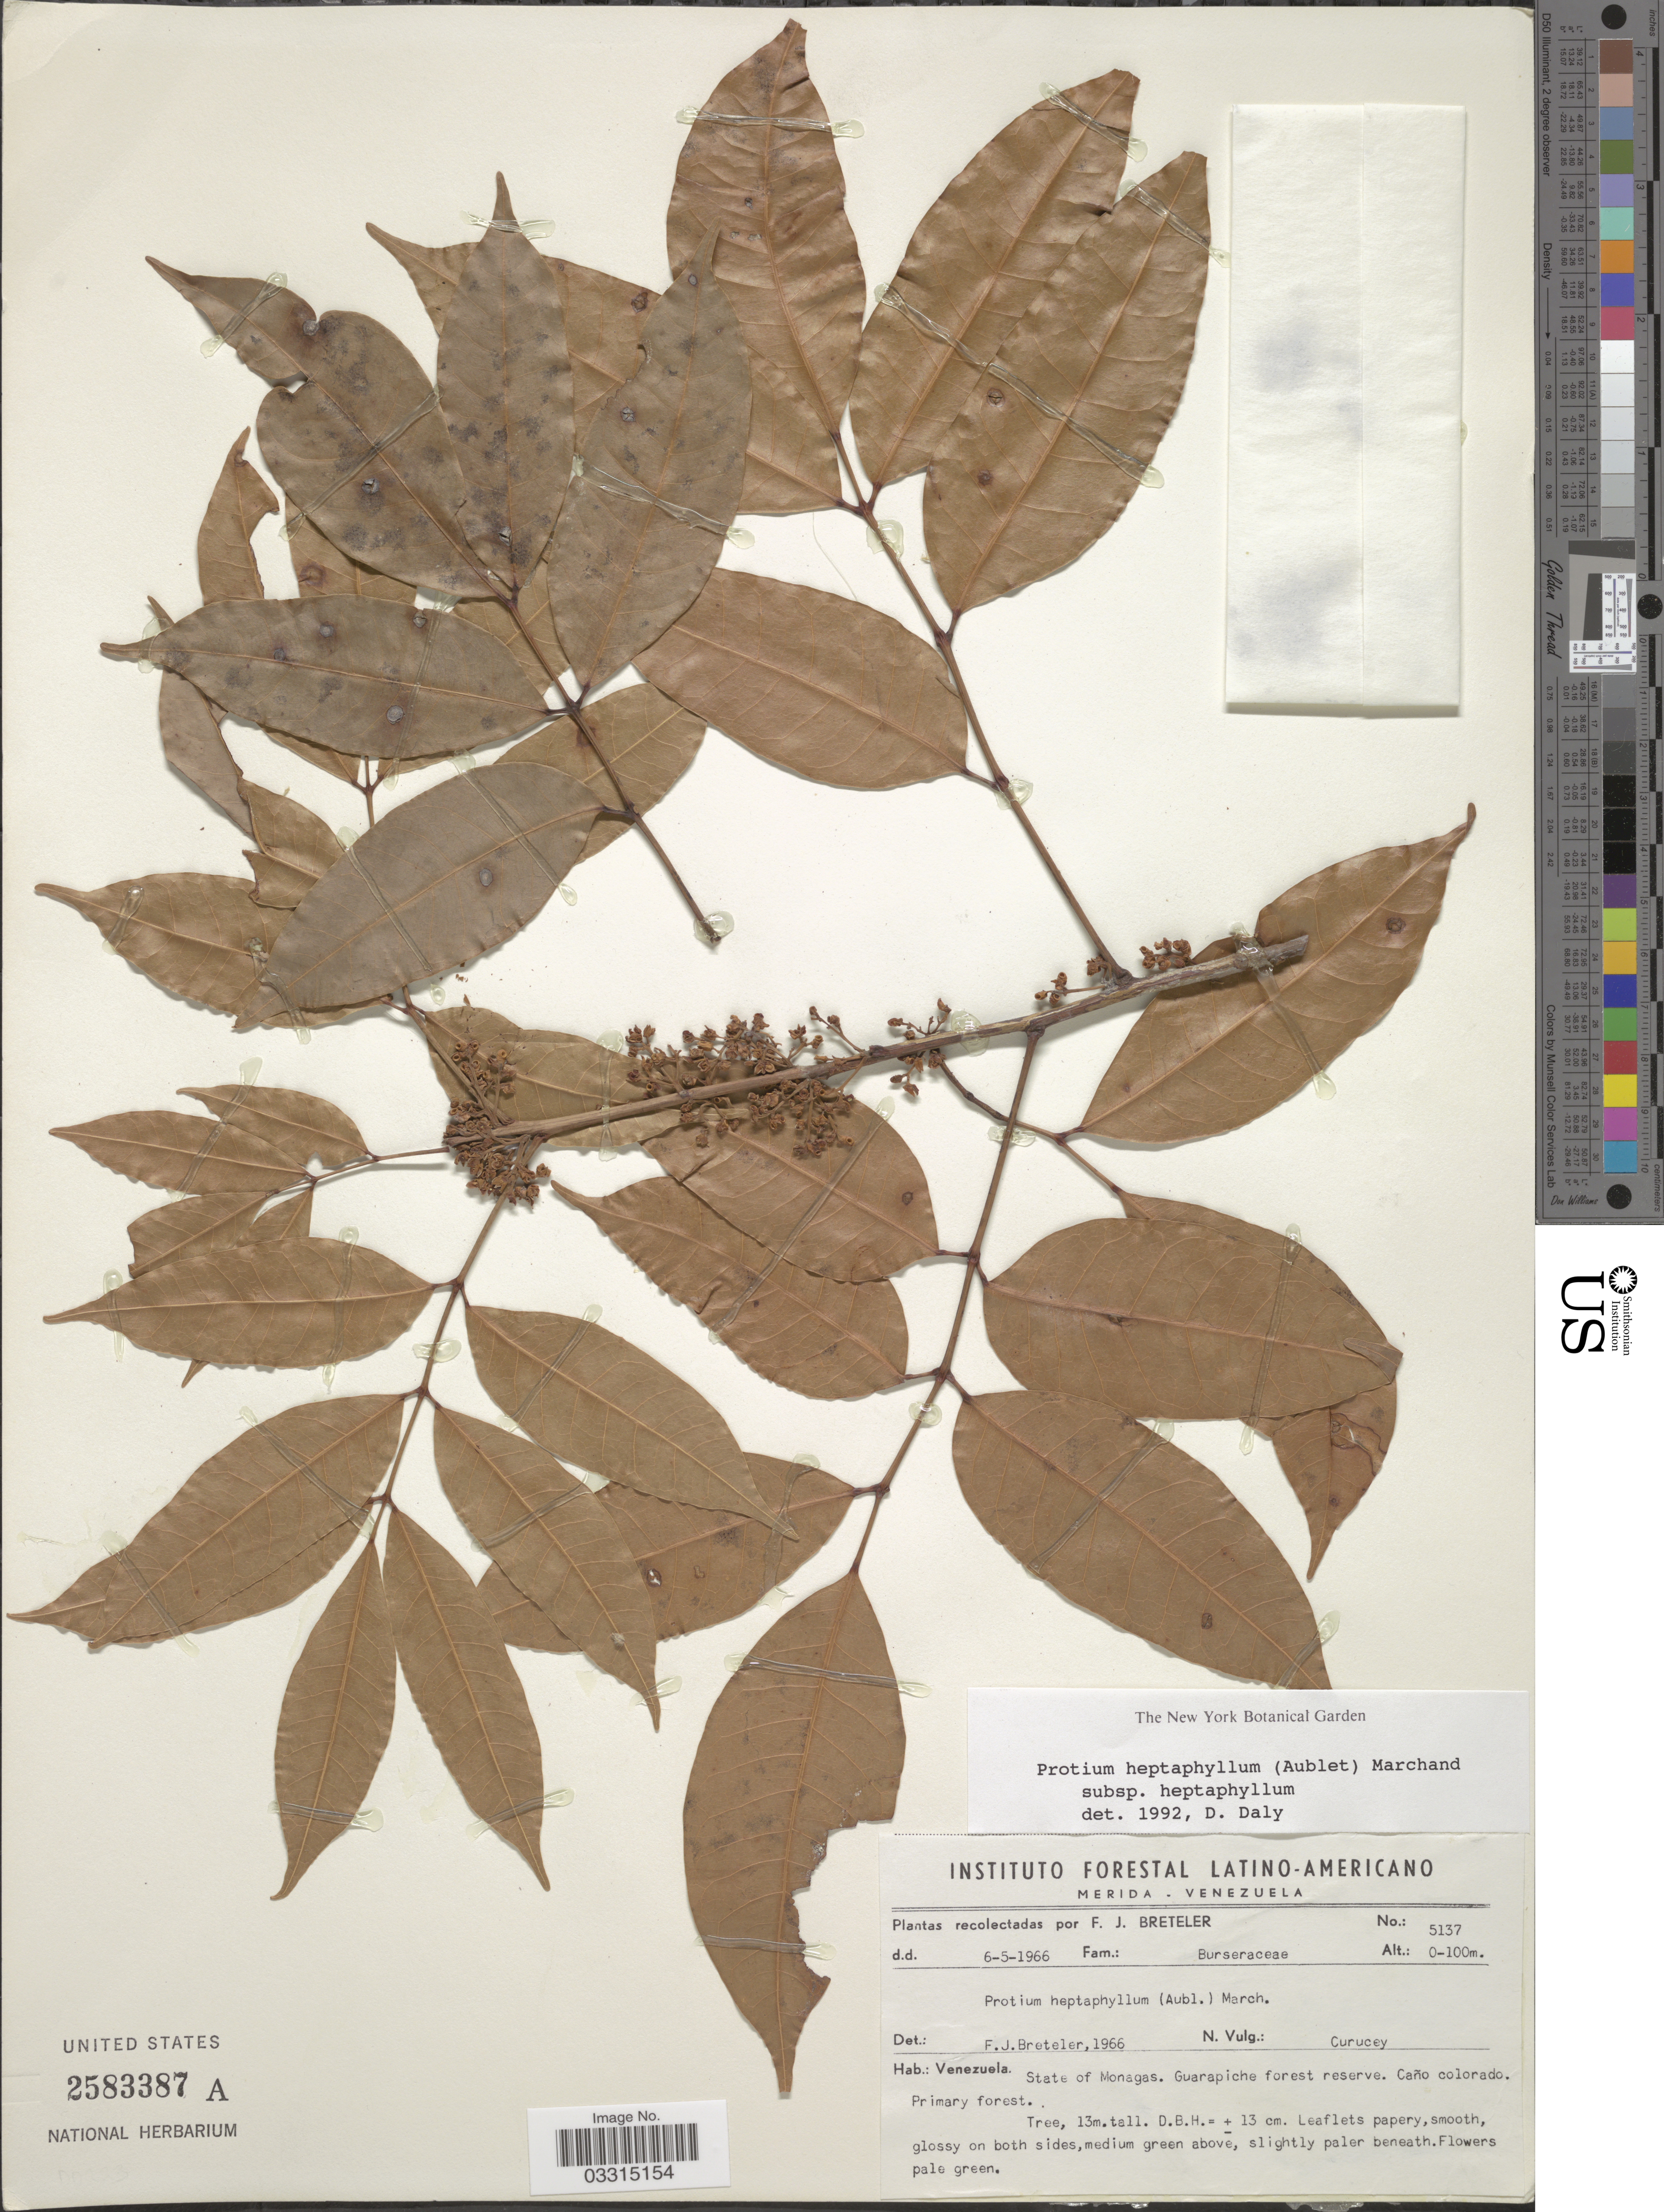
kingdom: Plantae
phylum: Tracheophyta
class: Magnoliopsida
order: Sapindales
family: Burseraceae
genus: Protium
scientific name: Protium heptaphyllum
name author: (Aubl.) Marchand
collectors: F. J. Breteler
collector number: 5137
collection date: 1966-05-06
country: Venezuela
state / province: Monagas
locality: Guarapiche forest reserve. Caño colorado.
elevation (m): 0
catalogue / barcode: US 2583387A